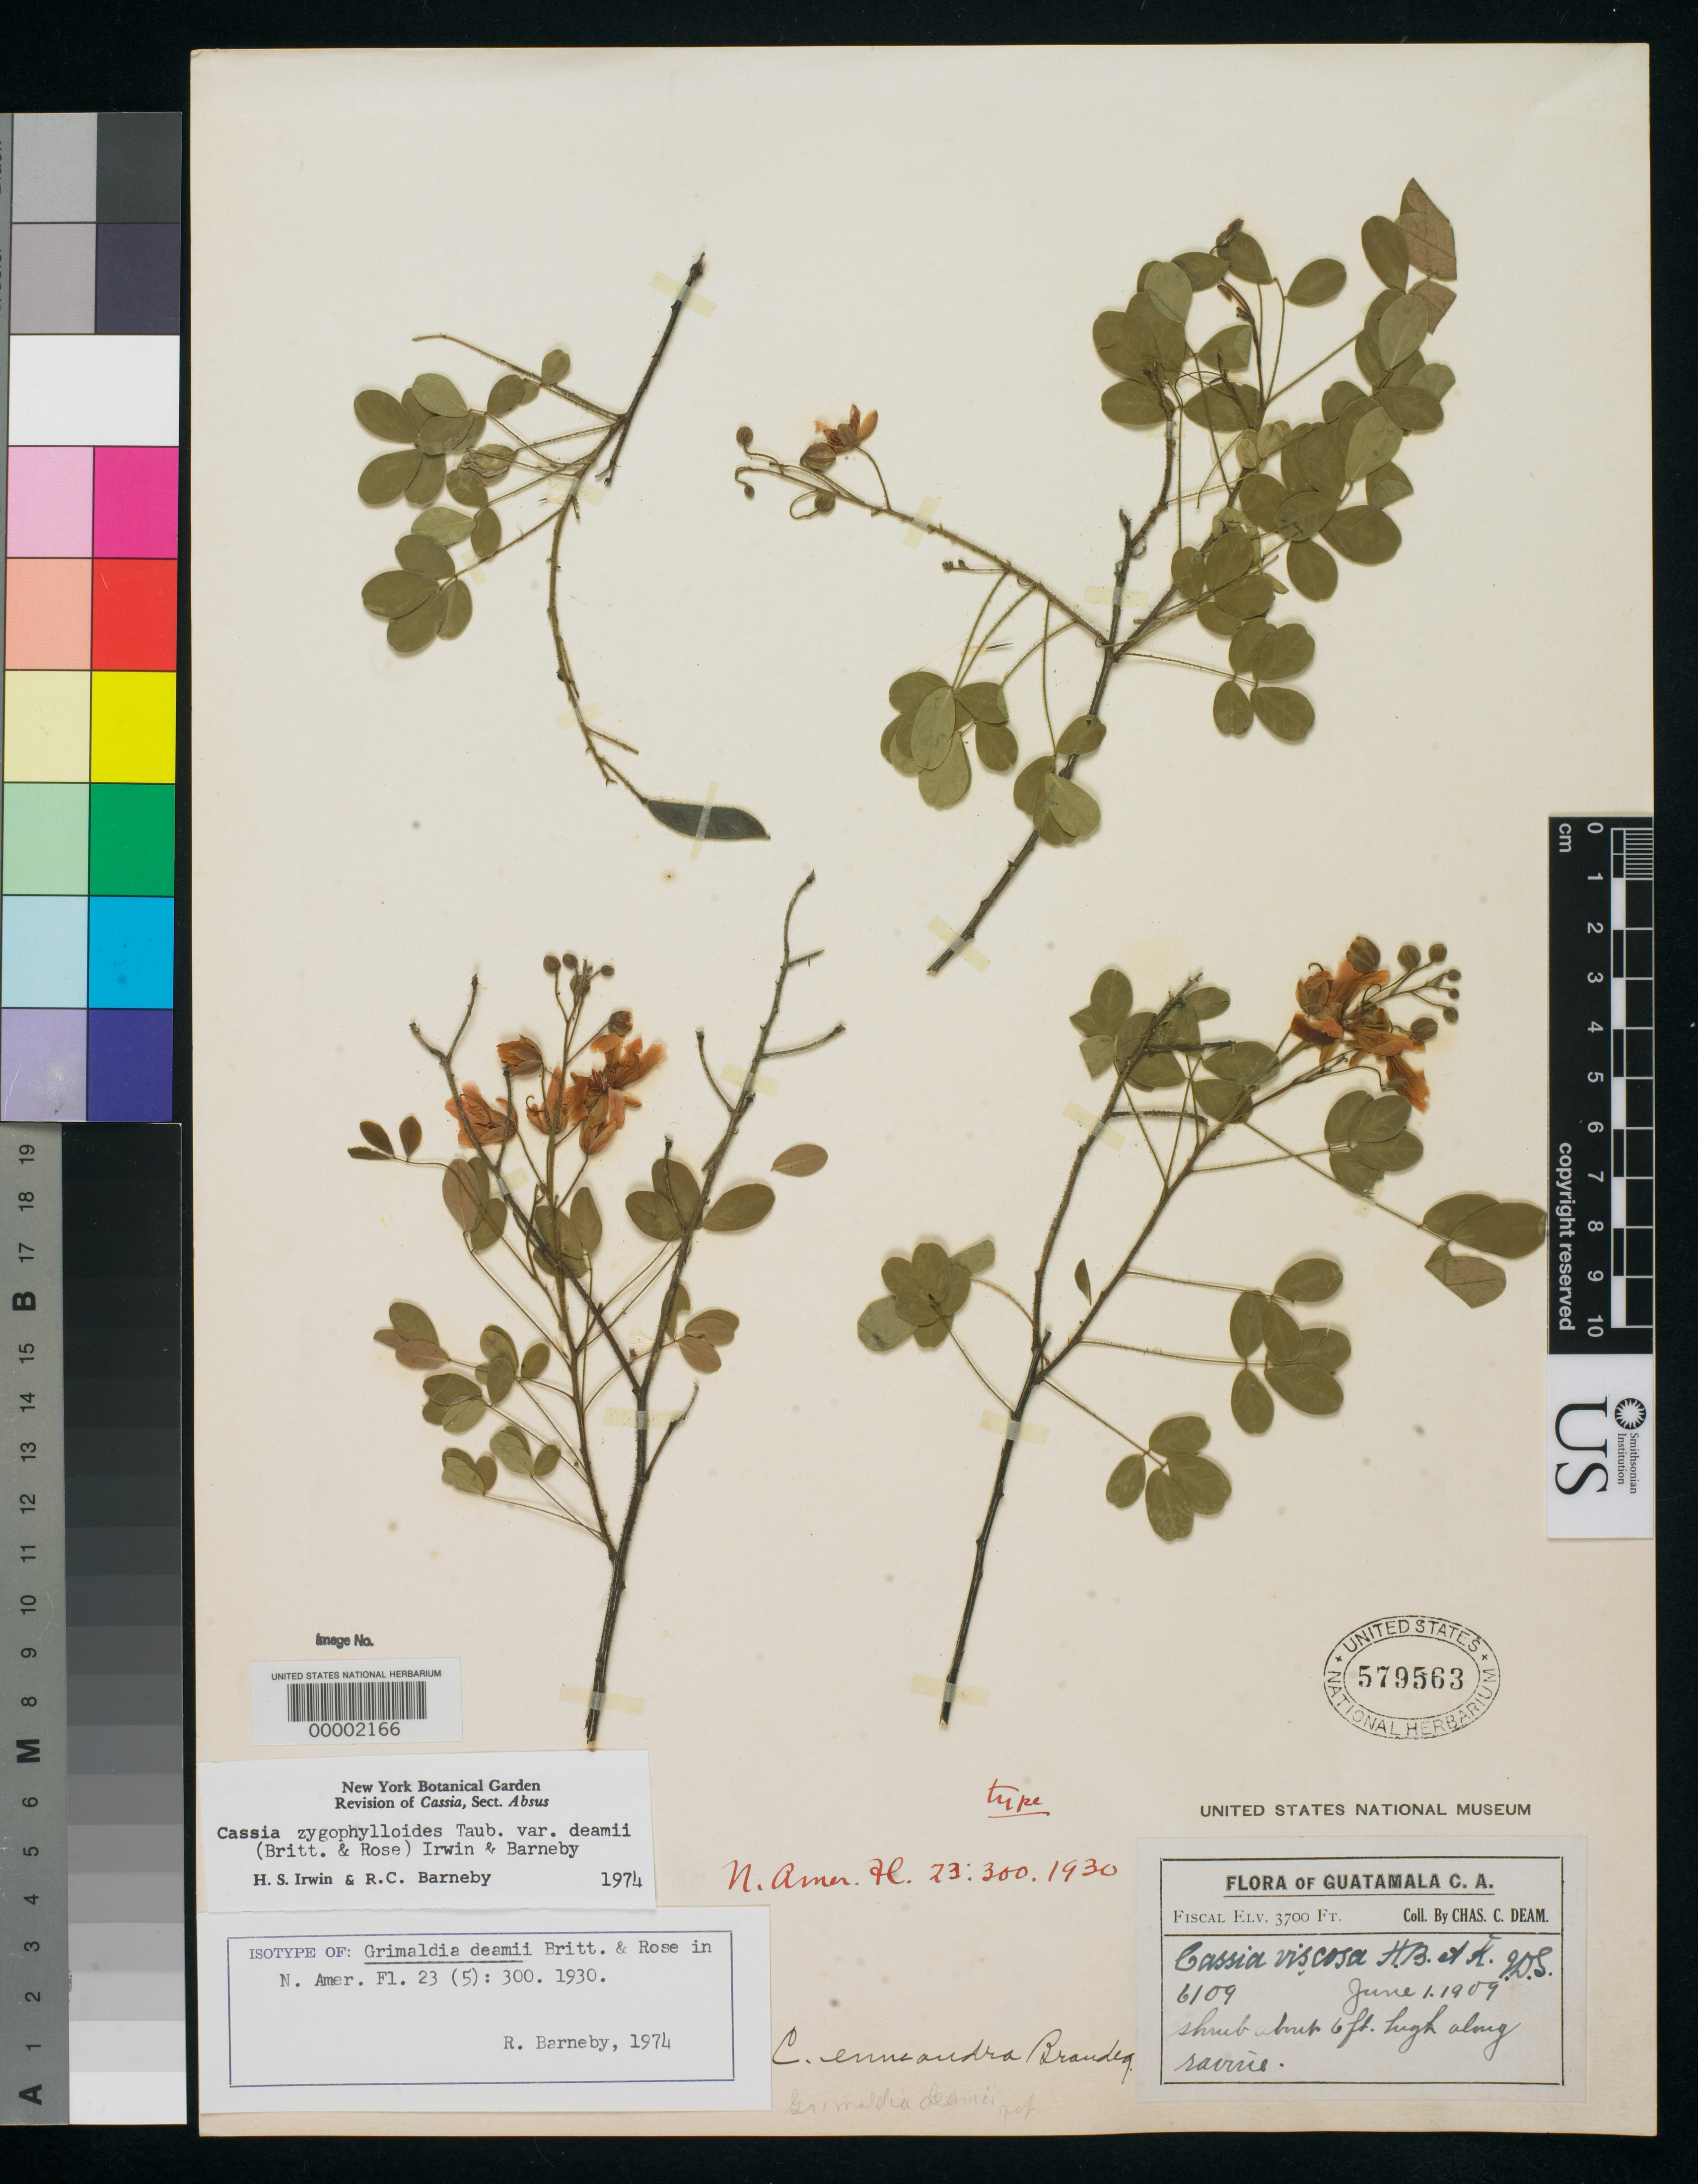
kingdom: Plantae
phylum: Tracheophyta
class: Magnoliopsida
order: Fabales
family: Fabaceae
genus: Grimaldia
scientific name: Grimaldia deamii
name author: Britton & Rose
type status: Isotype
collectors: C. C. Deam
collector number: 6109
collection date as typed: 01 Jun 1909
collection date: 1909-06-01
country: Guatemala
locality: Fiscal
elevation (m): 1128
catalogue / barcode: US 579563